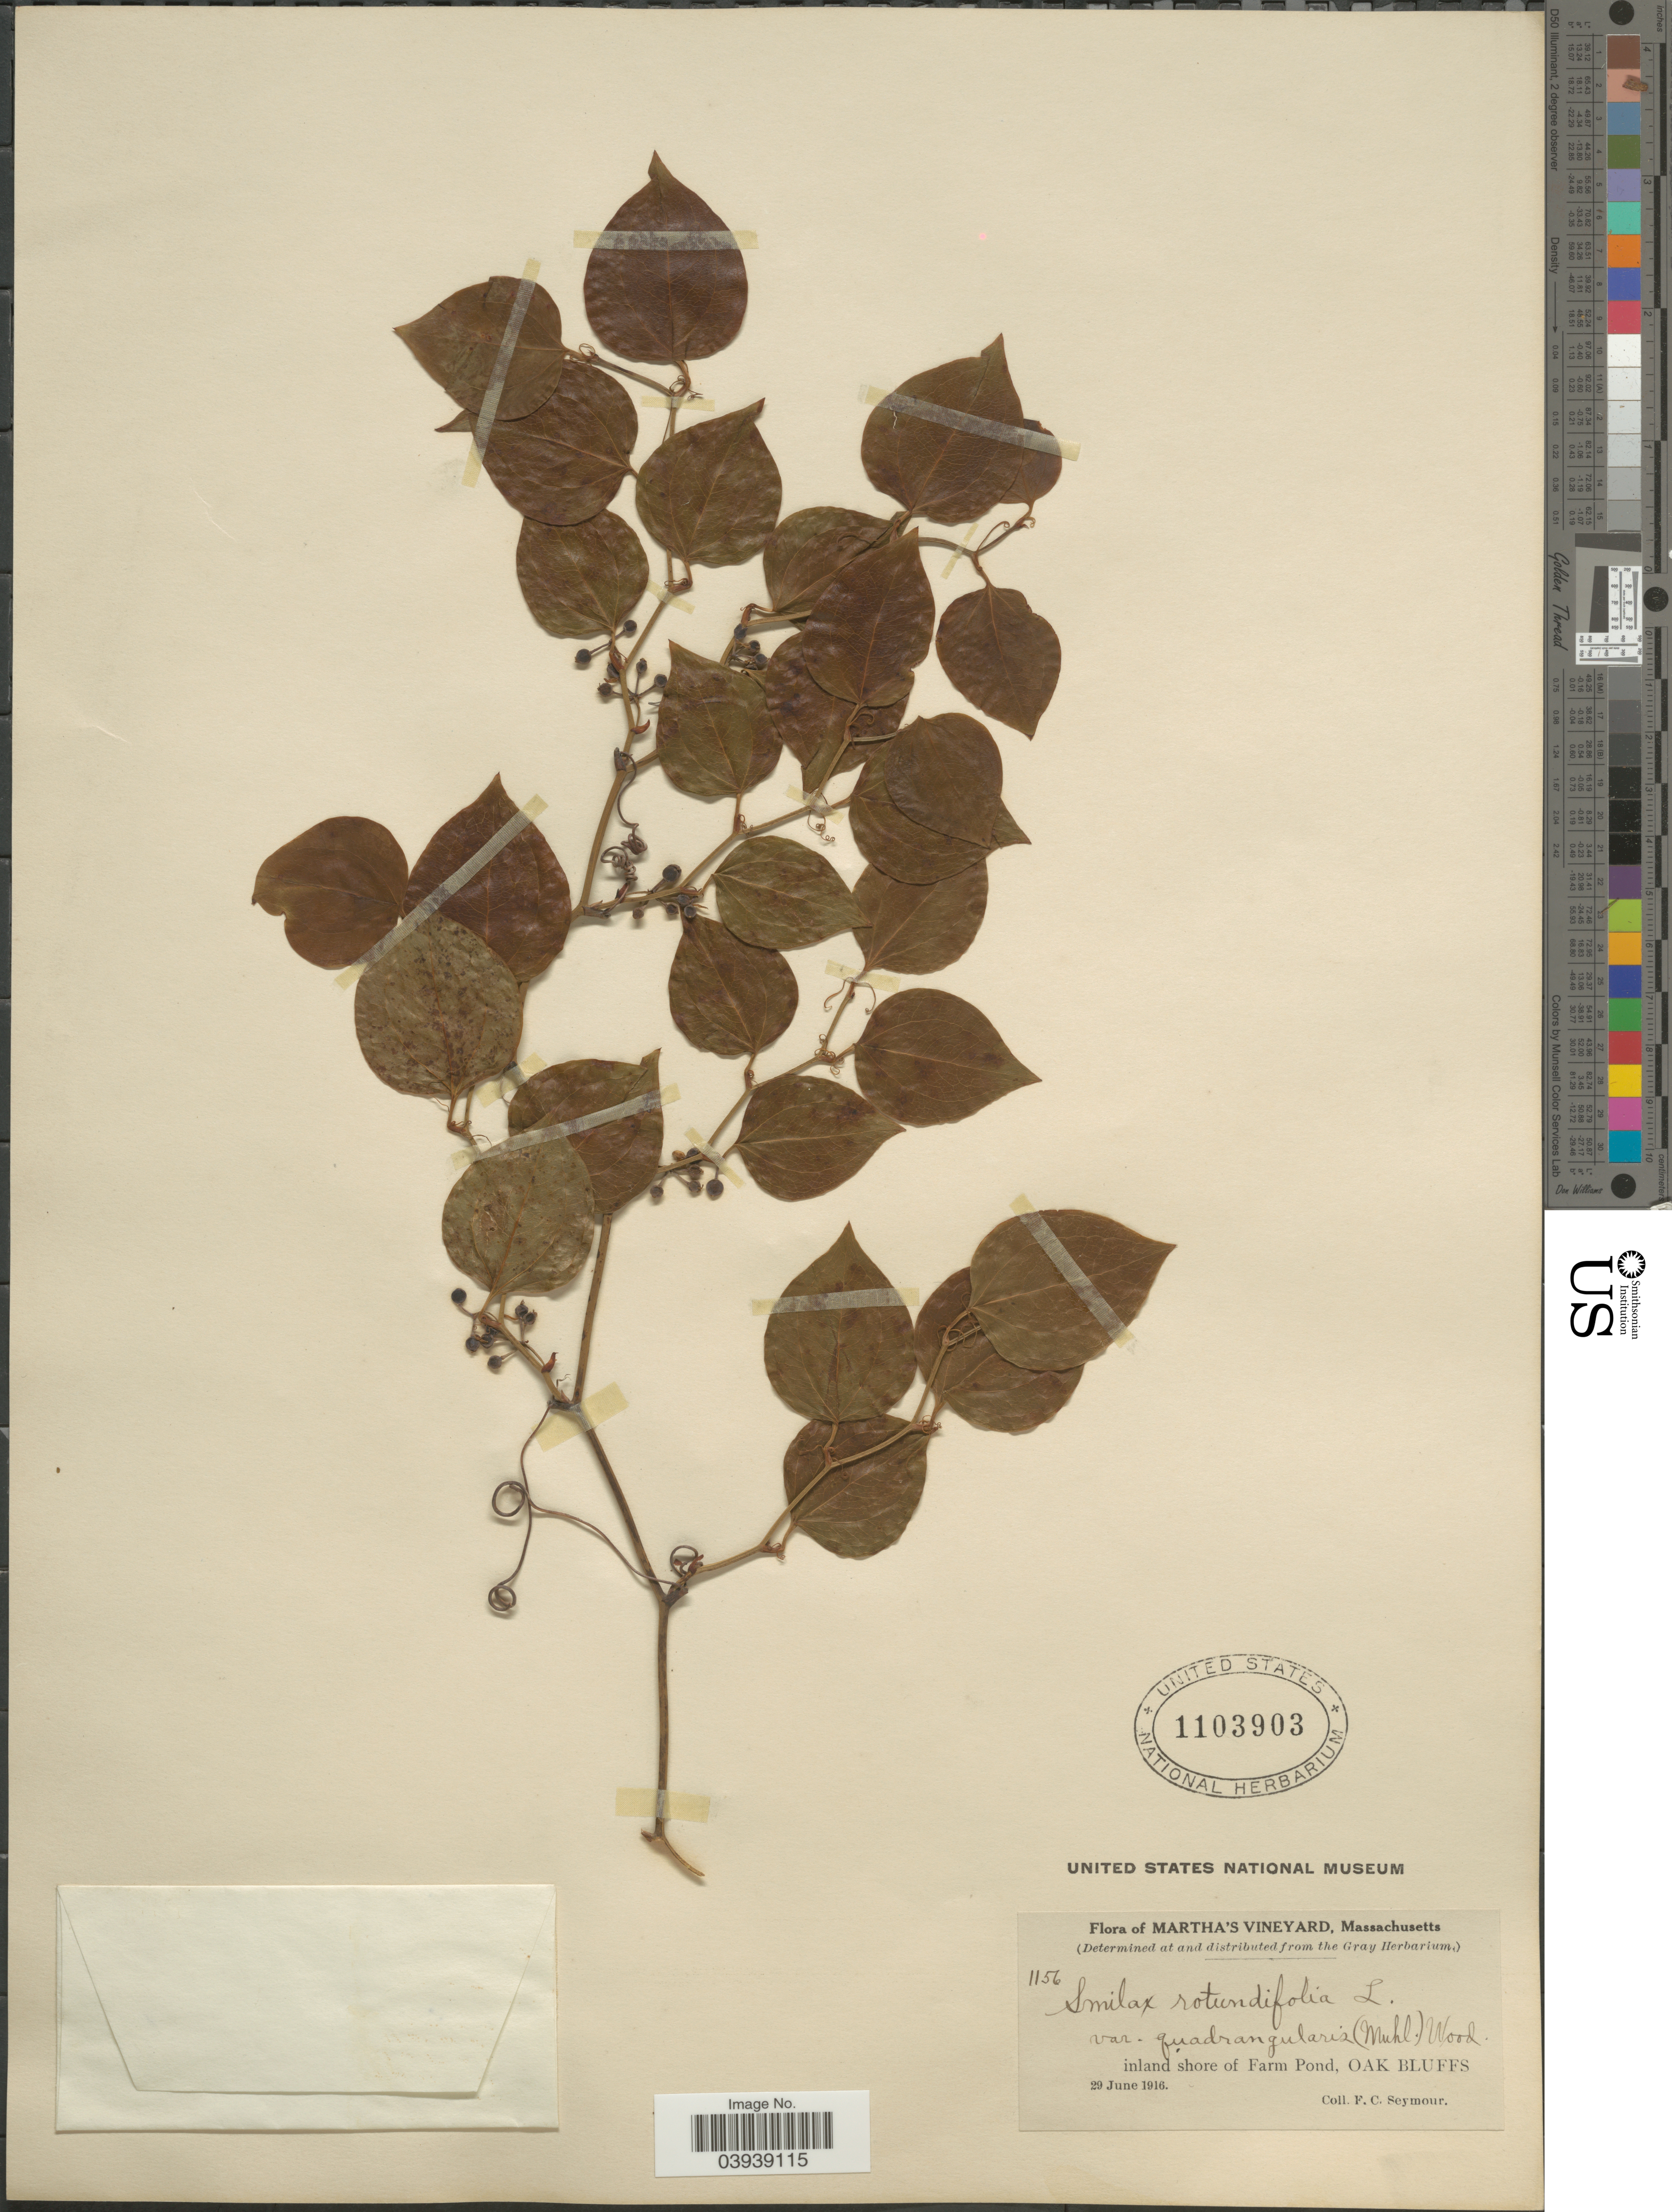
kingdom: Plantae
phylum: Tracheophyta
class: Liliopsida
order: Liliales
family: Smilacaceae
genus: Smilax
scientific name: Smilax rotundifolia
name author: L.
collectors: F. C. Seymour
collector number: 1156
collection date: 1916-06-29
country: United States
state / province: Massachusetts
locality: Martha's Vineyard. Inland shore of Farm Pond, Oak Bluffs.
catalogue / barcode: US 1103903